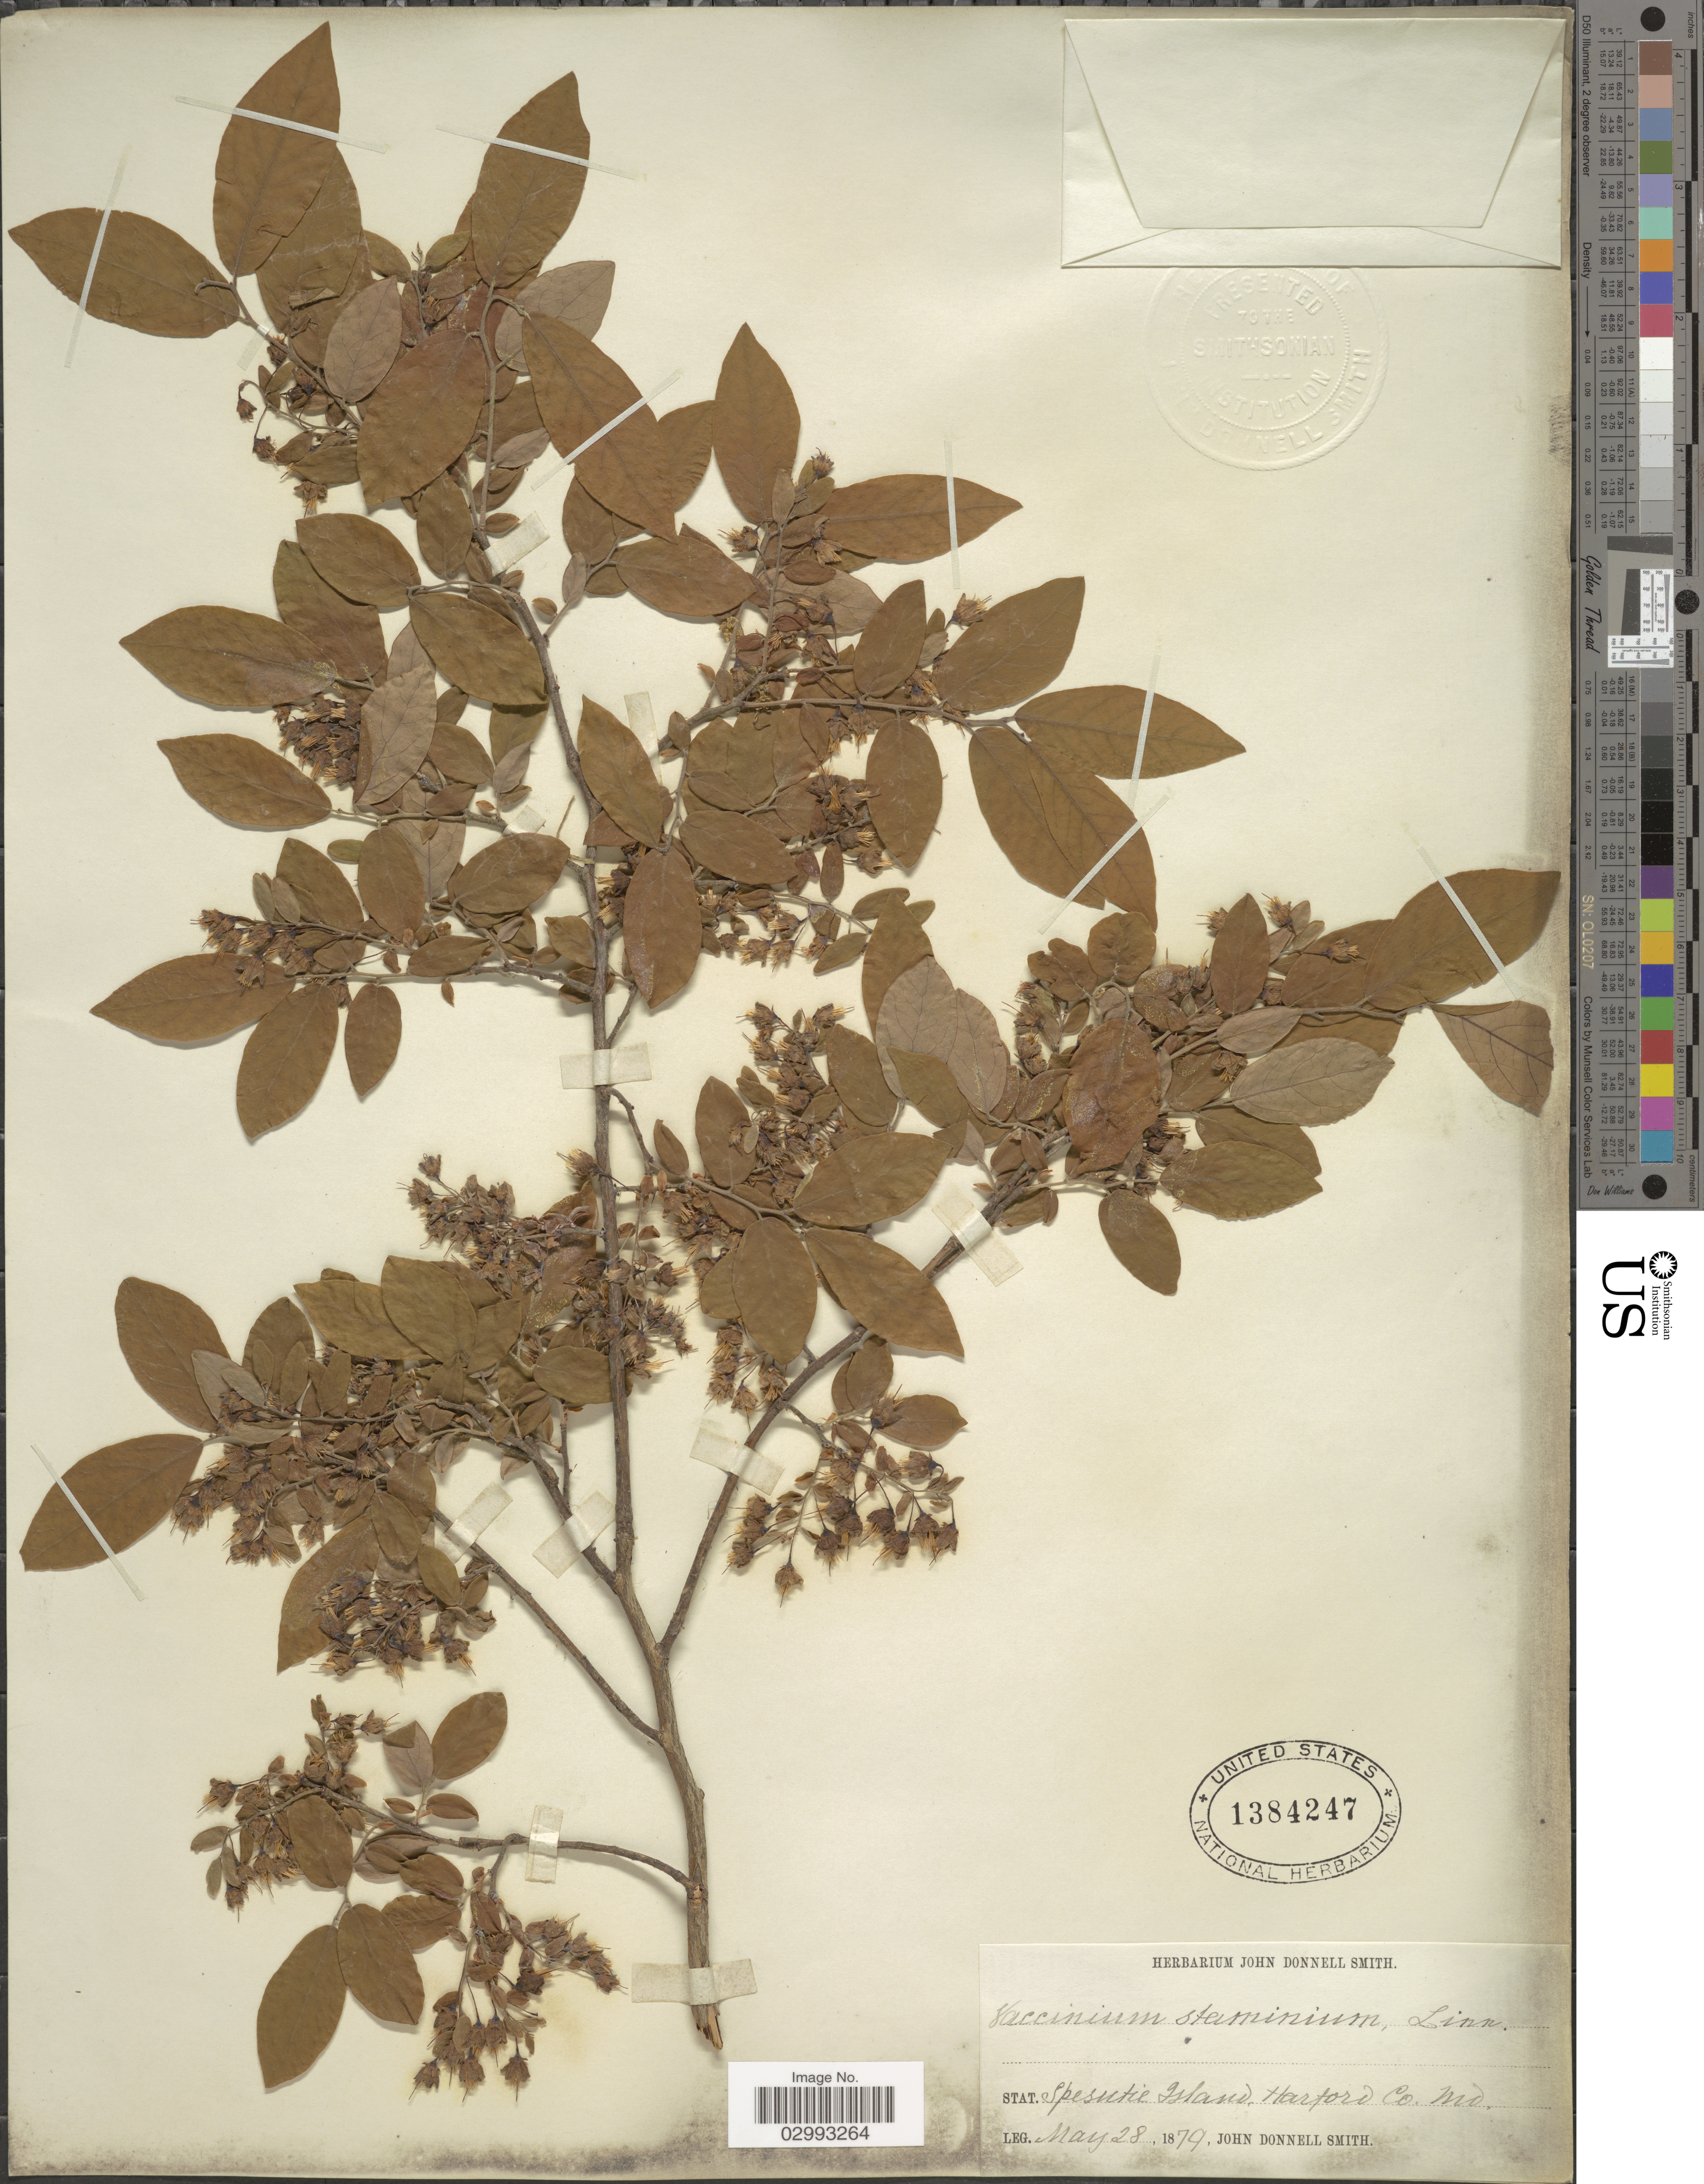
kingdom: Plantae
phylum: Tracheophyta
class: Magnoliopsida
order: Ericales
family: Ericaceae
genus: Polycodium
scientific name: Polycodium stamineum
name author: (L.) Greene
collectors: J. Donnell Smith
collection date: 1879-05-28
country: United States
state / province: Maryland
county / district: Harford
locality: Spesutie Island, Harford Co.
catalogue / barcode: US 1384247